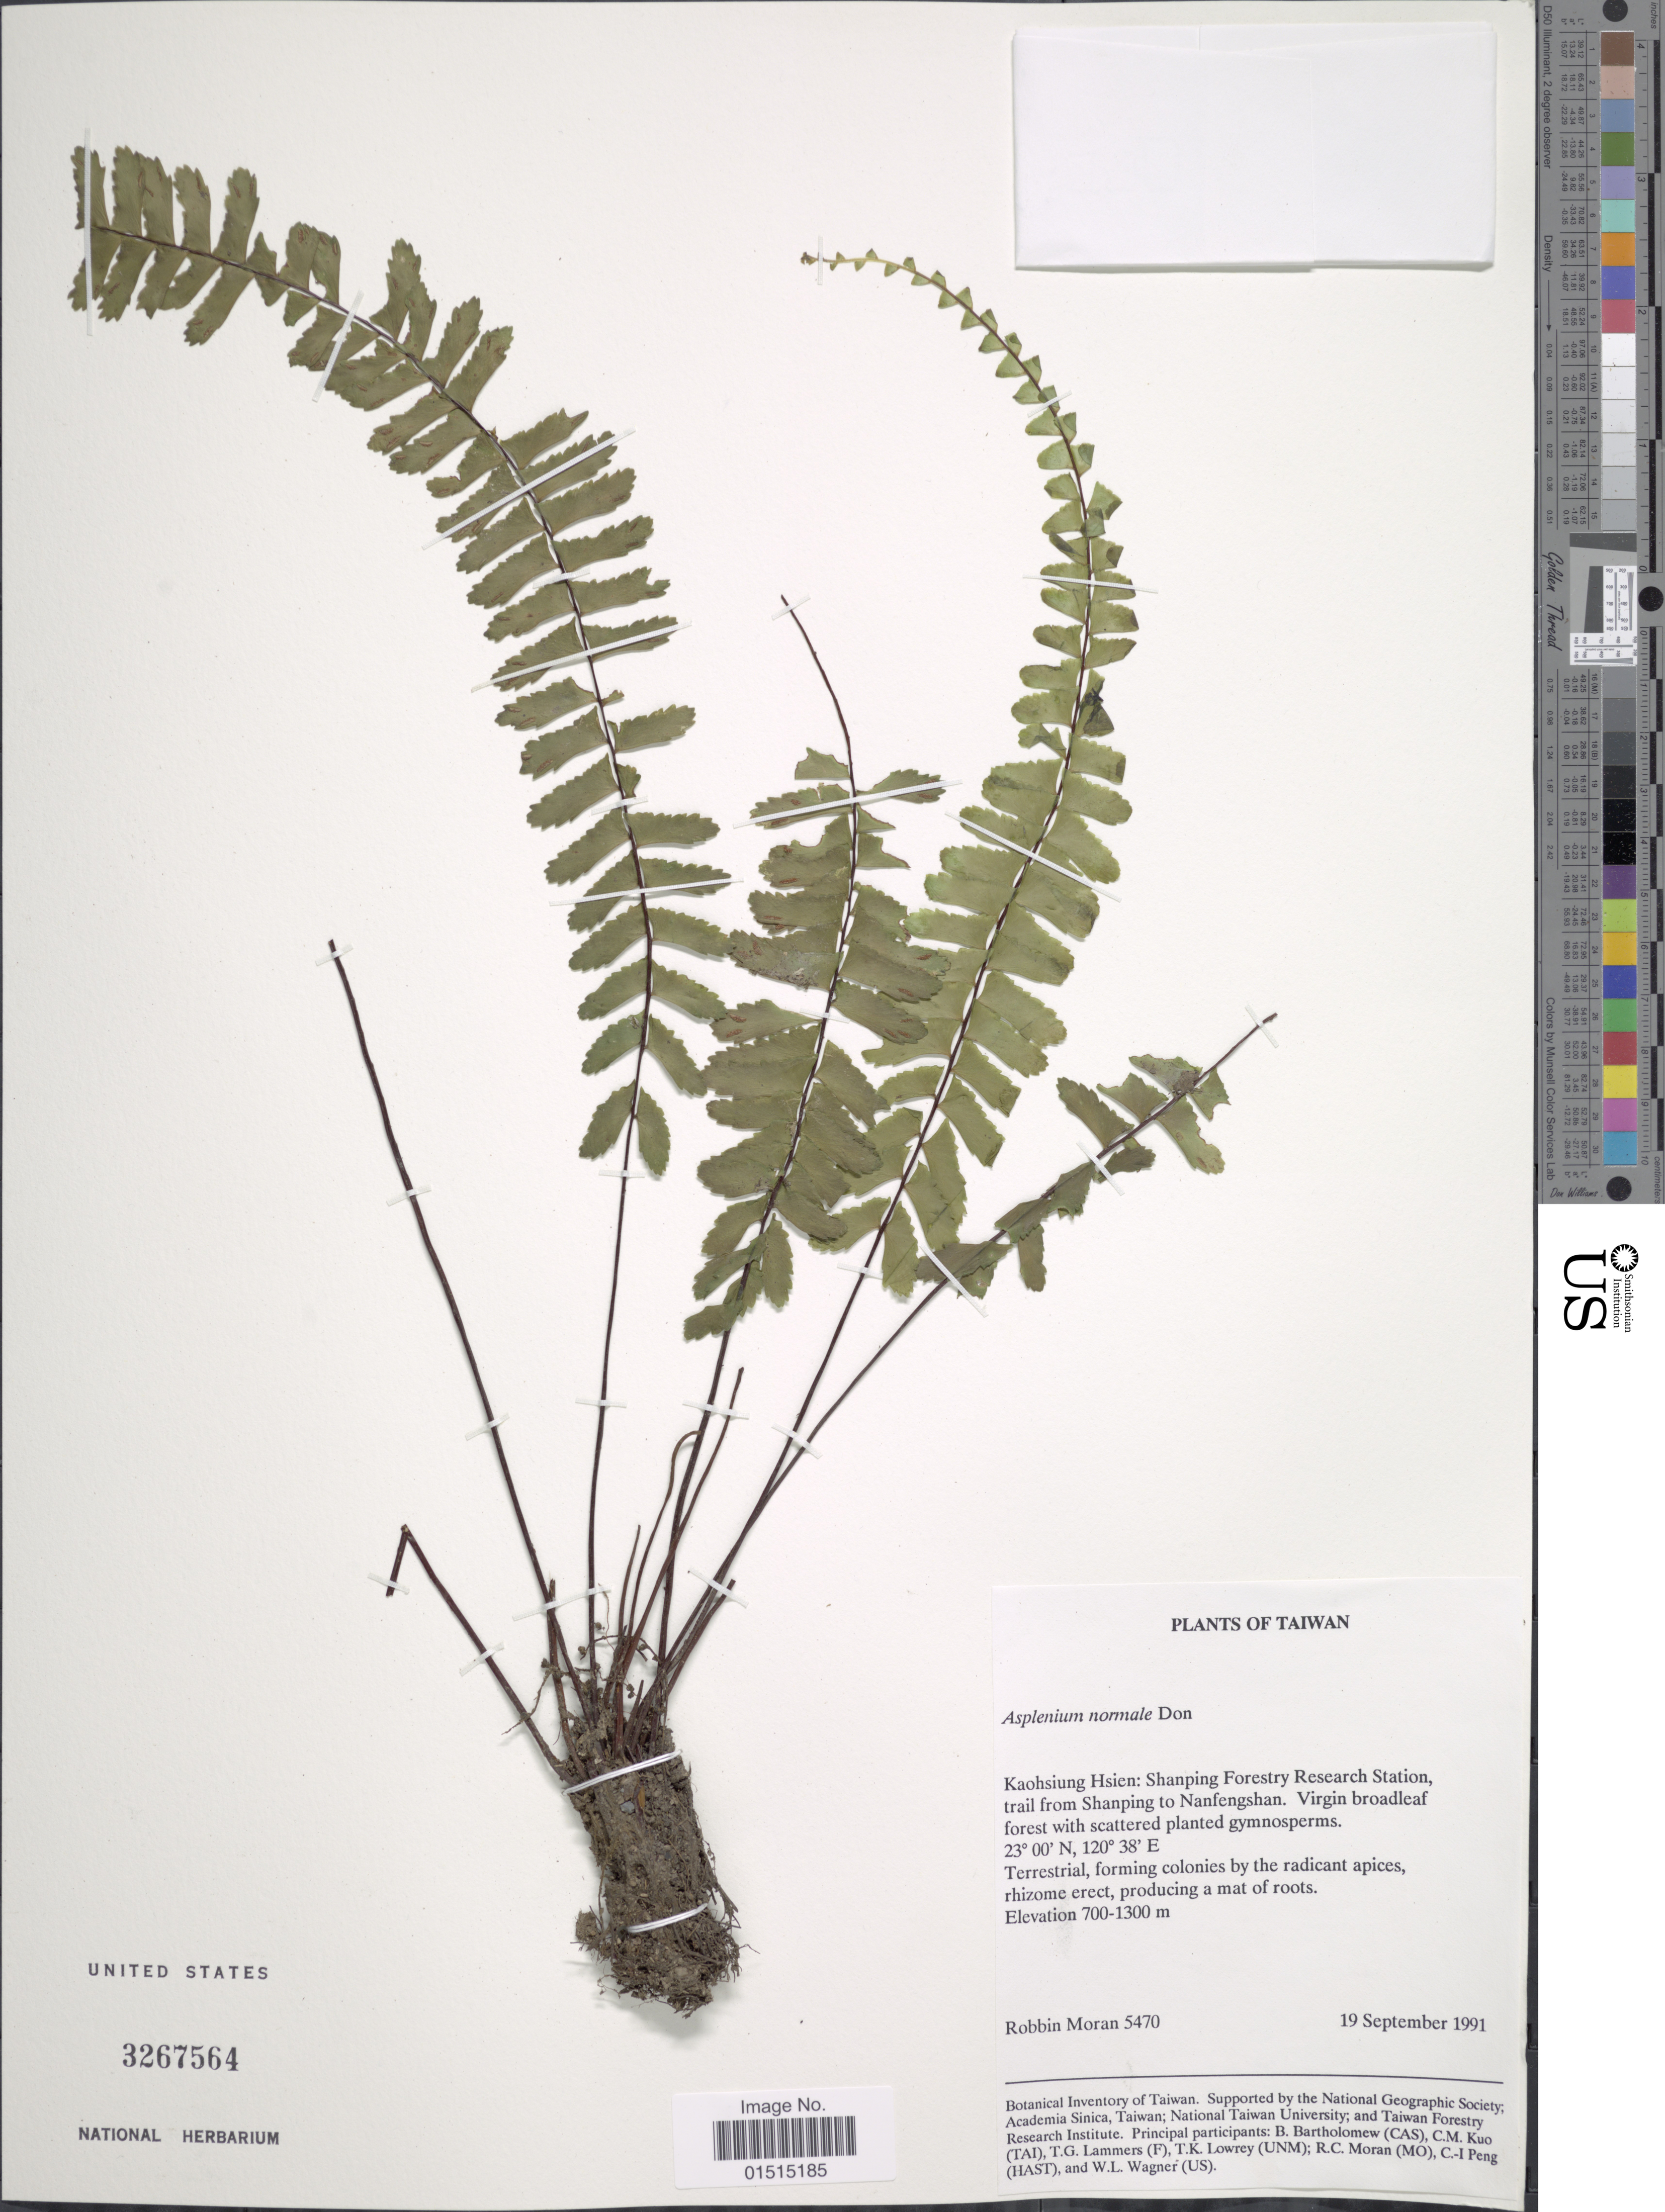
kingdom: Plantae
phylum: Tracheophyta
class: Polypodiopsida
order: Polypodiales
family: Aspleniaceae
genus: Asplenium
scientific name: Asplenium normale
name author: D. Don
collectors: R. C. Moran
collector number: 5470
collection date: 1991-09-19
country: Taiwan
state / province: Kaohsiung City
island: Taiwan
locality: Kaohsuing Hsien: Shanping Forestry Research Station, trail from Shanping to Nanfengshan. Virgin broadleaf forest with scattered planted gymnosperms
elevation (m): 700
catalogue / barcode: US 3267564